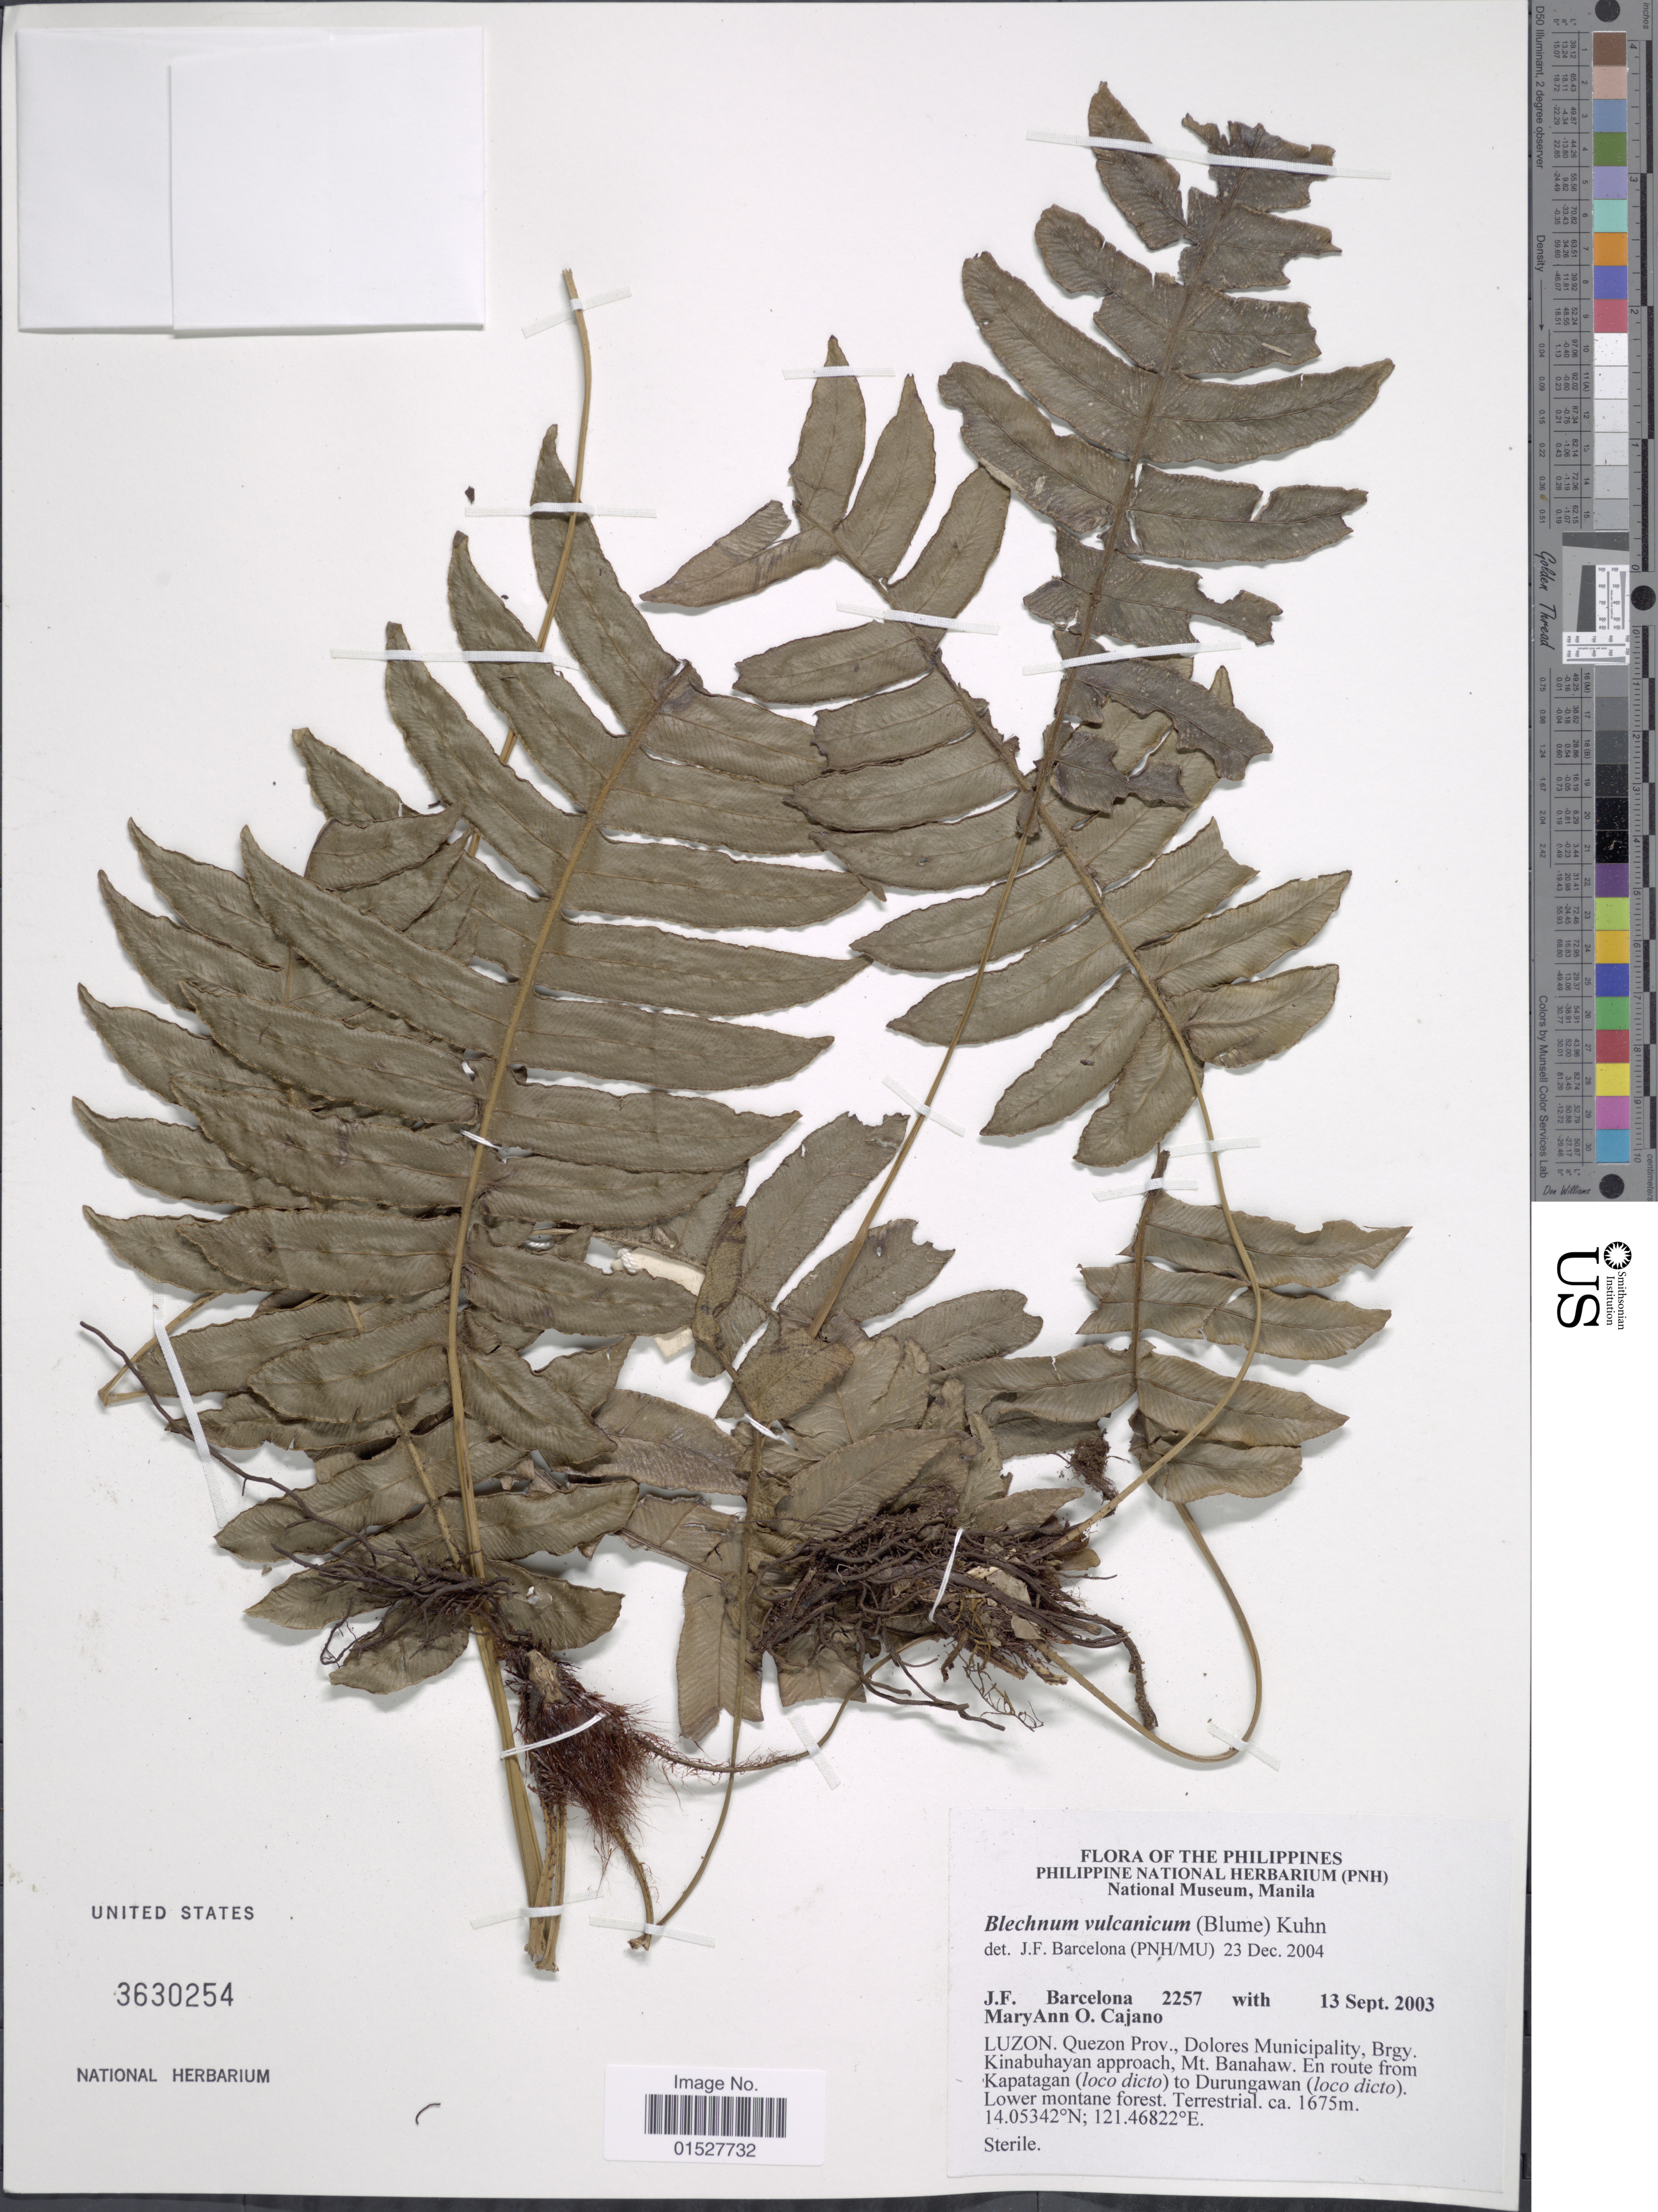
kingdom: Plantae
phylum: Tracheophyta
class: Polypodiopsida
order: Polypodiales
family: Blechnaceae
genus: Blechnum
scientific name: Blechnum vulcanicum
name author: (Blume) Kuhn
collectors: J. F. Barcelona & M. Cajano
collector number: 2257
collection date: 2003-09-13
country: Philippines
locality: Luzon. Quezon Prov., Dolores Municipality, Brgy. Kinabuhayan approach, Mt. Banahaw. En route from Kapatagan (loco dicto) to Durungawan (lower dicto).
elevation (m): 1675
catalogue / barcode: US 3630254